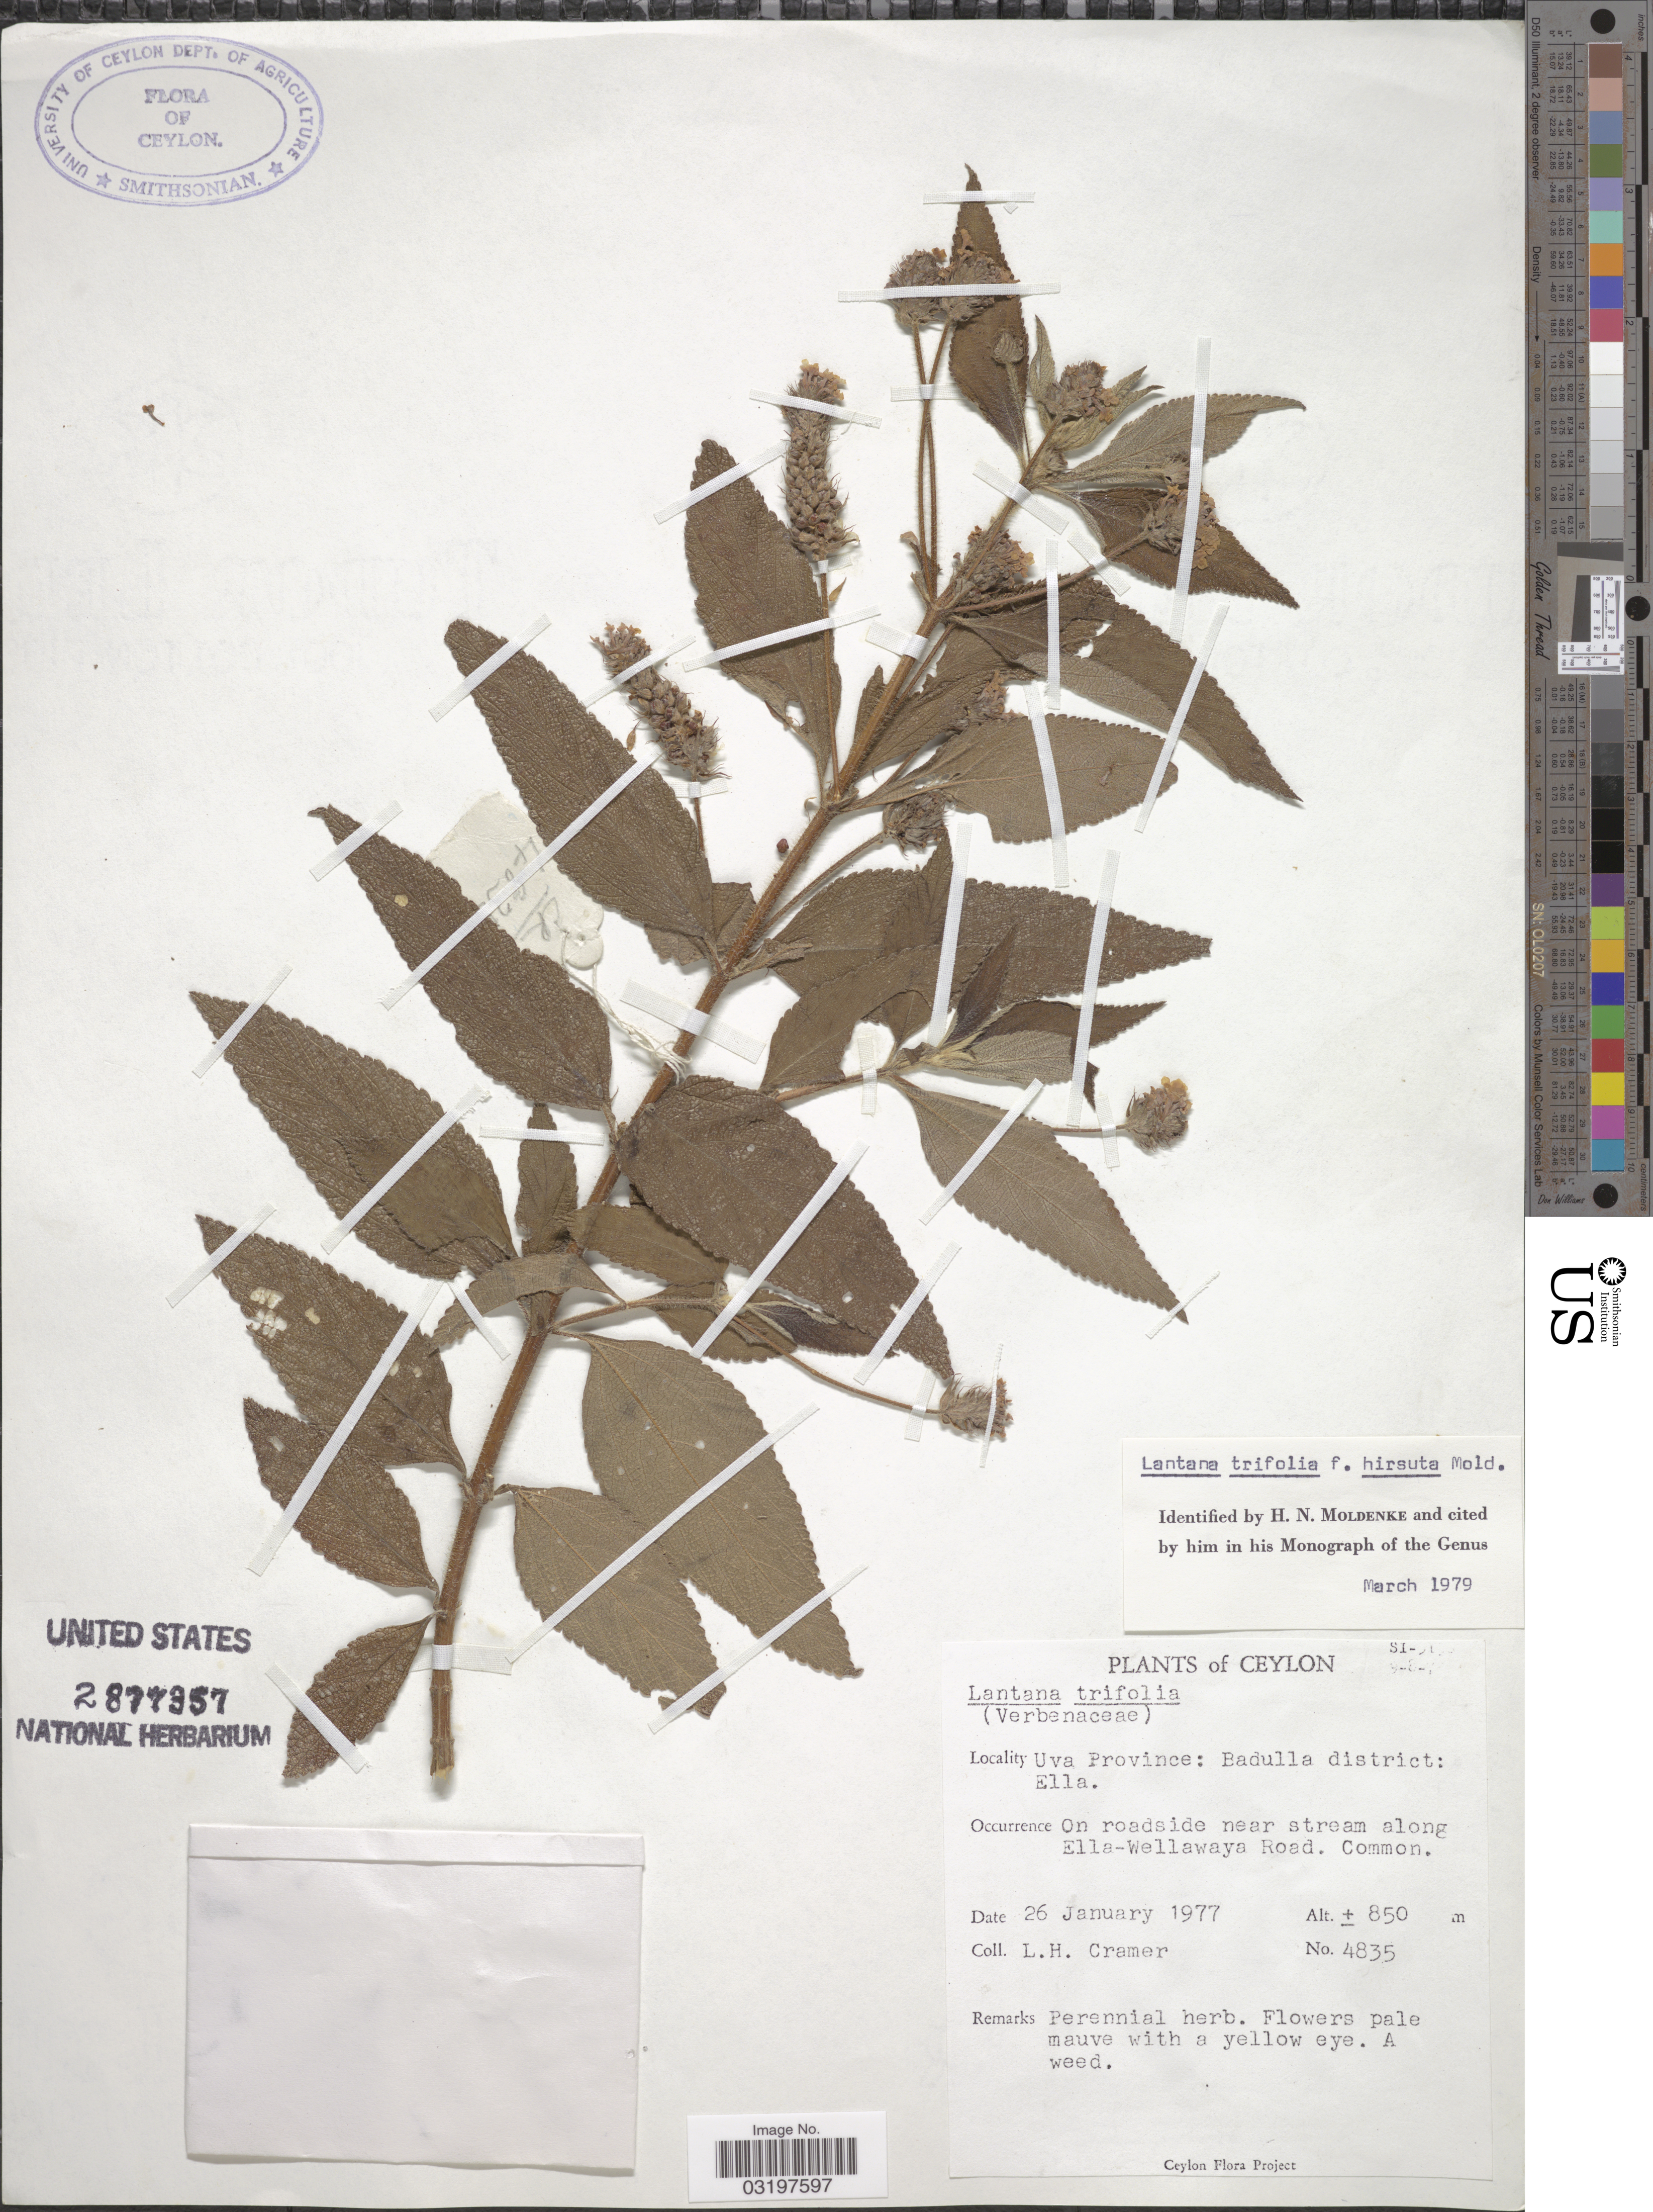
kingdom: Plantae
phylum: Tracheophyta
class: Magnoliopsida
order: Lamiales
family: Verbenaceae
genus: Lantana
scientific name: Lantana trifolia f. hirsuta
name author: Moldenke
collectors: L. H. Cramer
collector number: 4835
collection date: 1977-01-26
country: Sri Lanka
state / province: Uva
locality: Ceylon. Badulla district: Ella. On roadside near stream along Ella-Wellawaya Road.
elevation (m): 850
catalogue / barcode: US 28877357